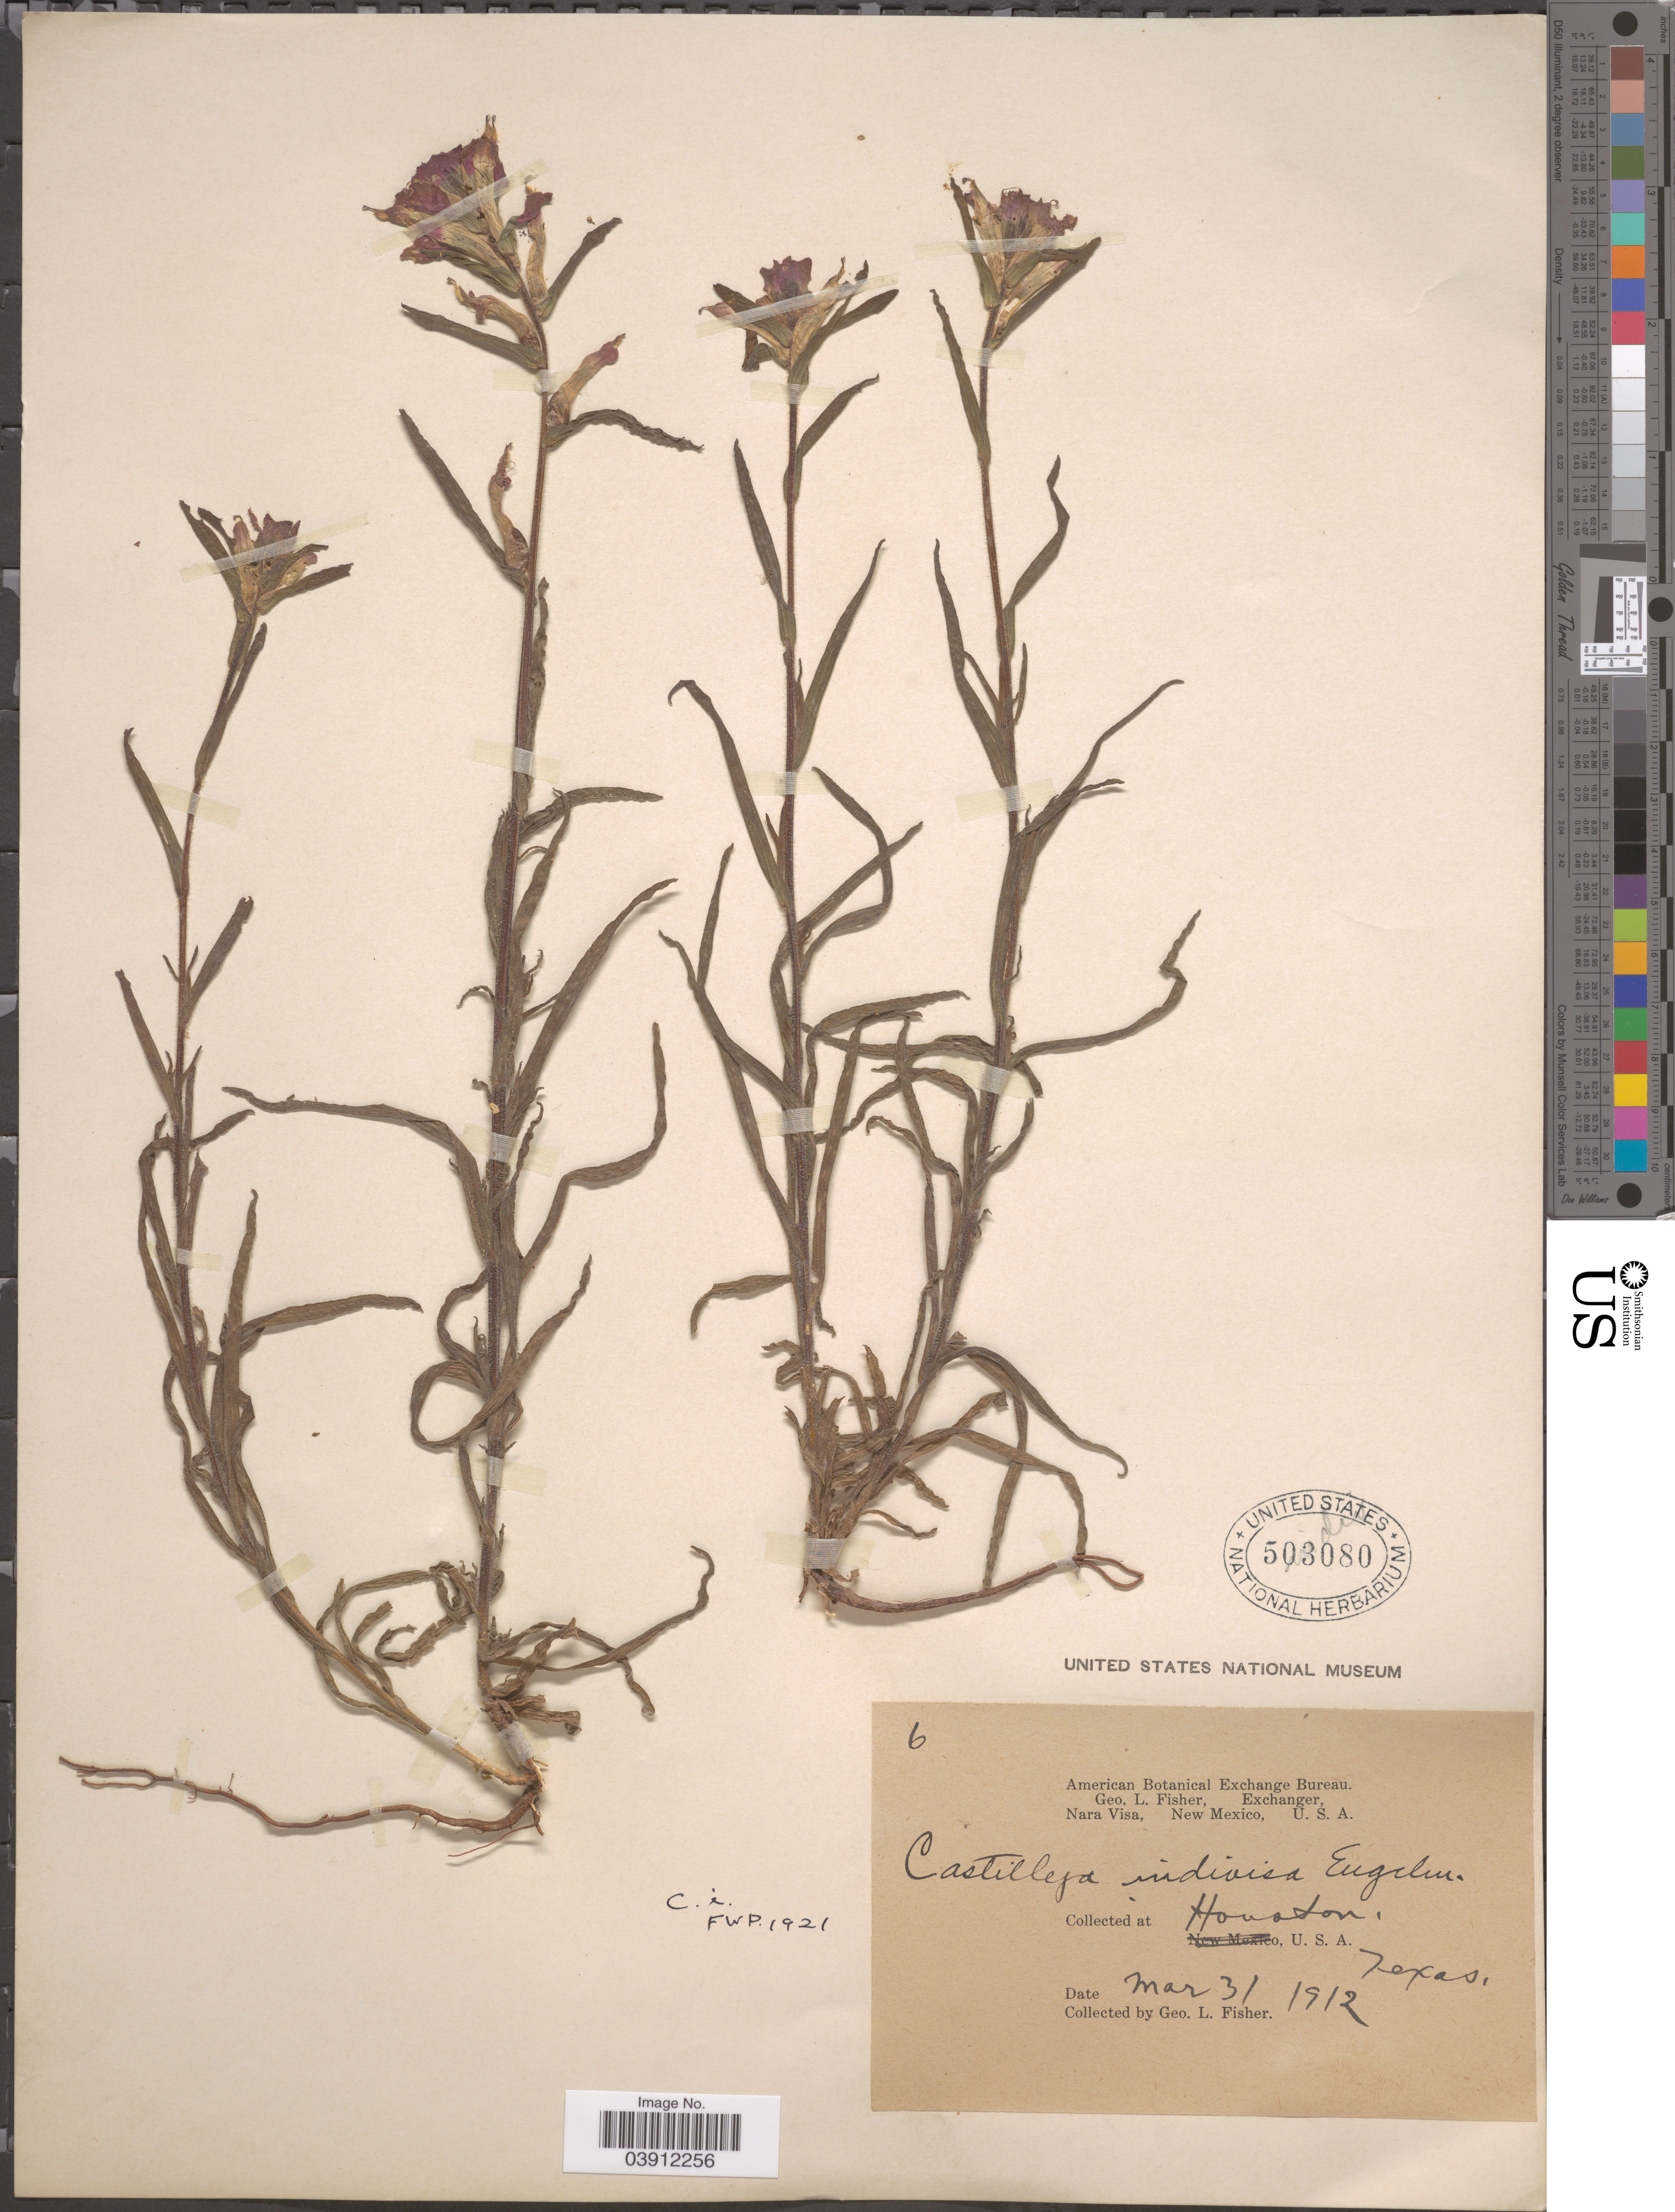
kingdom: Plantae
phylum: Tracheophyta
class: Magnoliopsida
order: Lamiales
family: Orobanchaceae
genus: Castilleja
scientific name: Castilleja indivisa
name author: Engelm. in Engelm. & A. Gray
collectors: G. L. Fisher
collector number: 6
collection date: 1912-03-31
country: United States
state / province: Texas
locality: Houston.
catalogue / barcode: US 503080